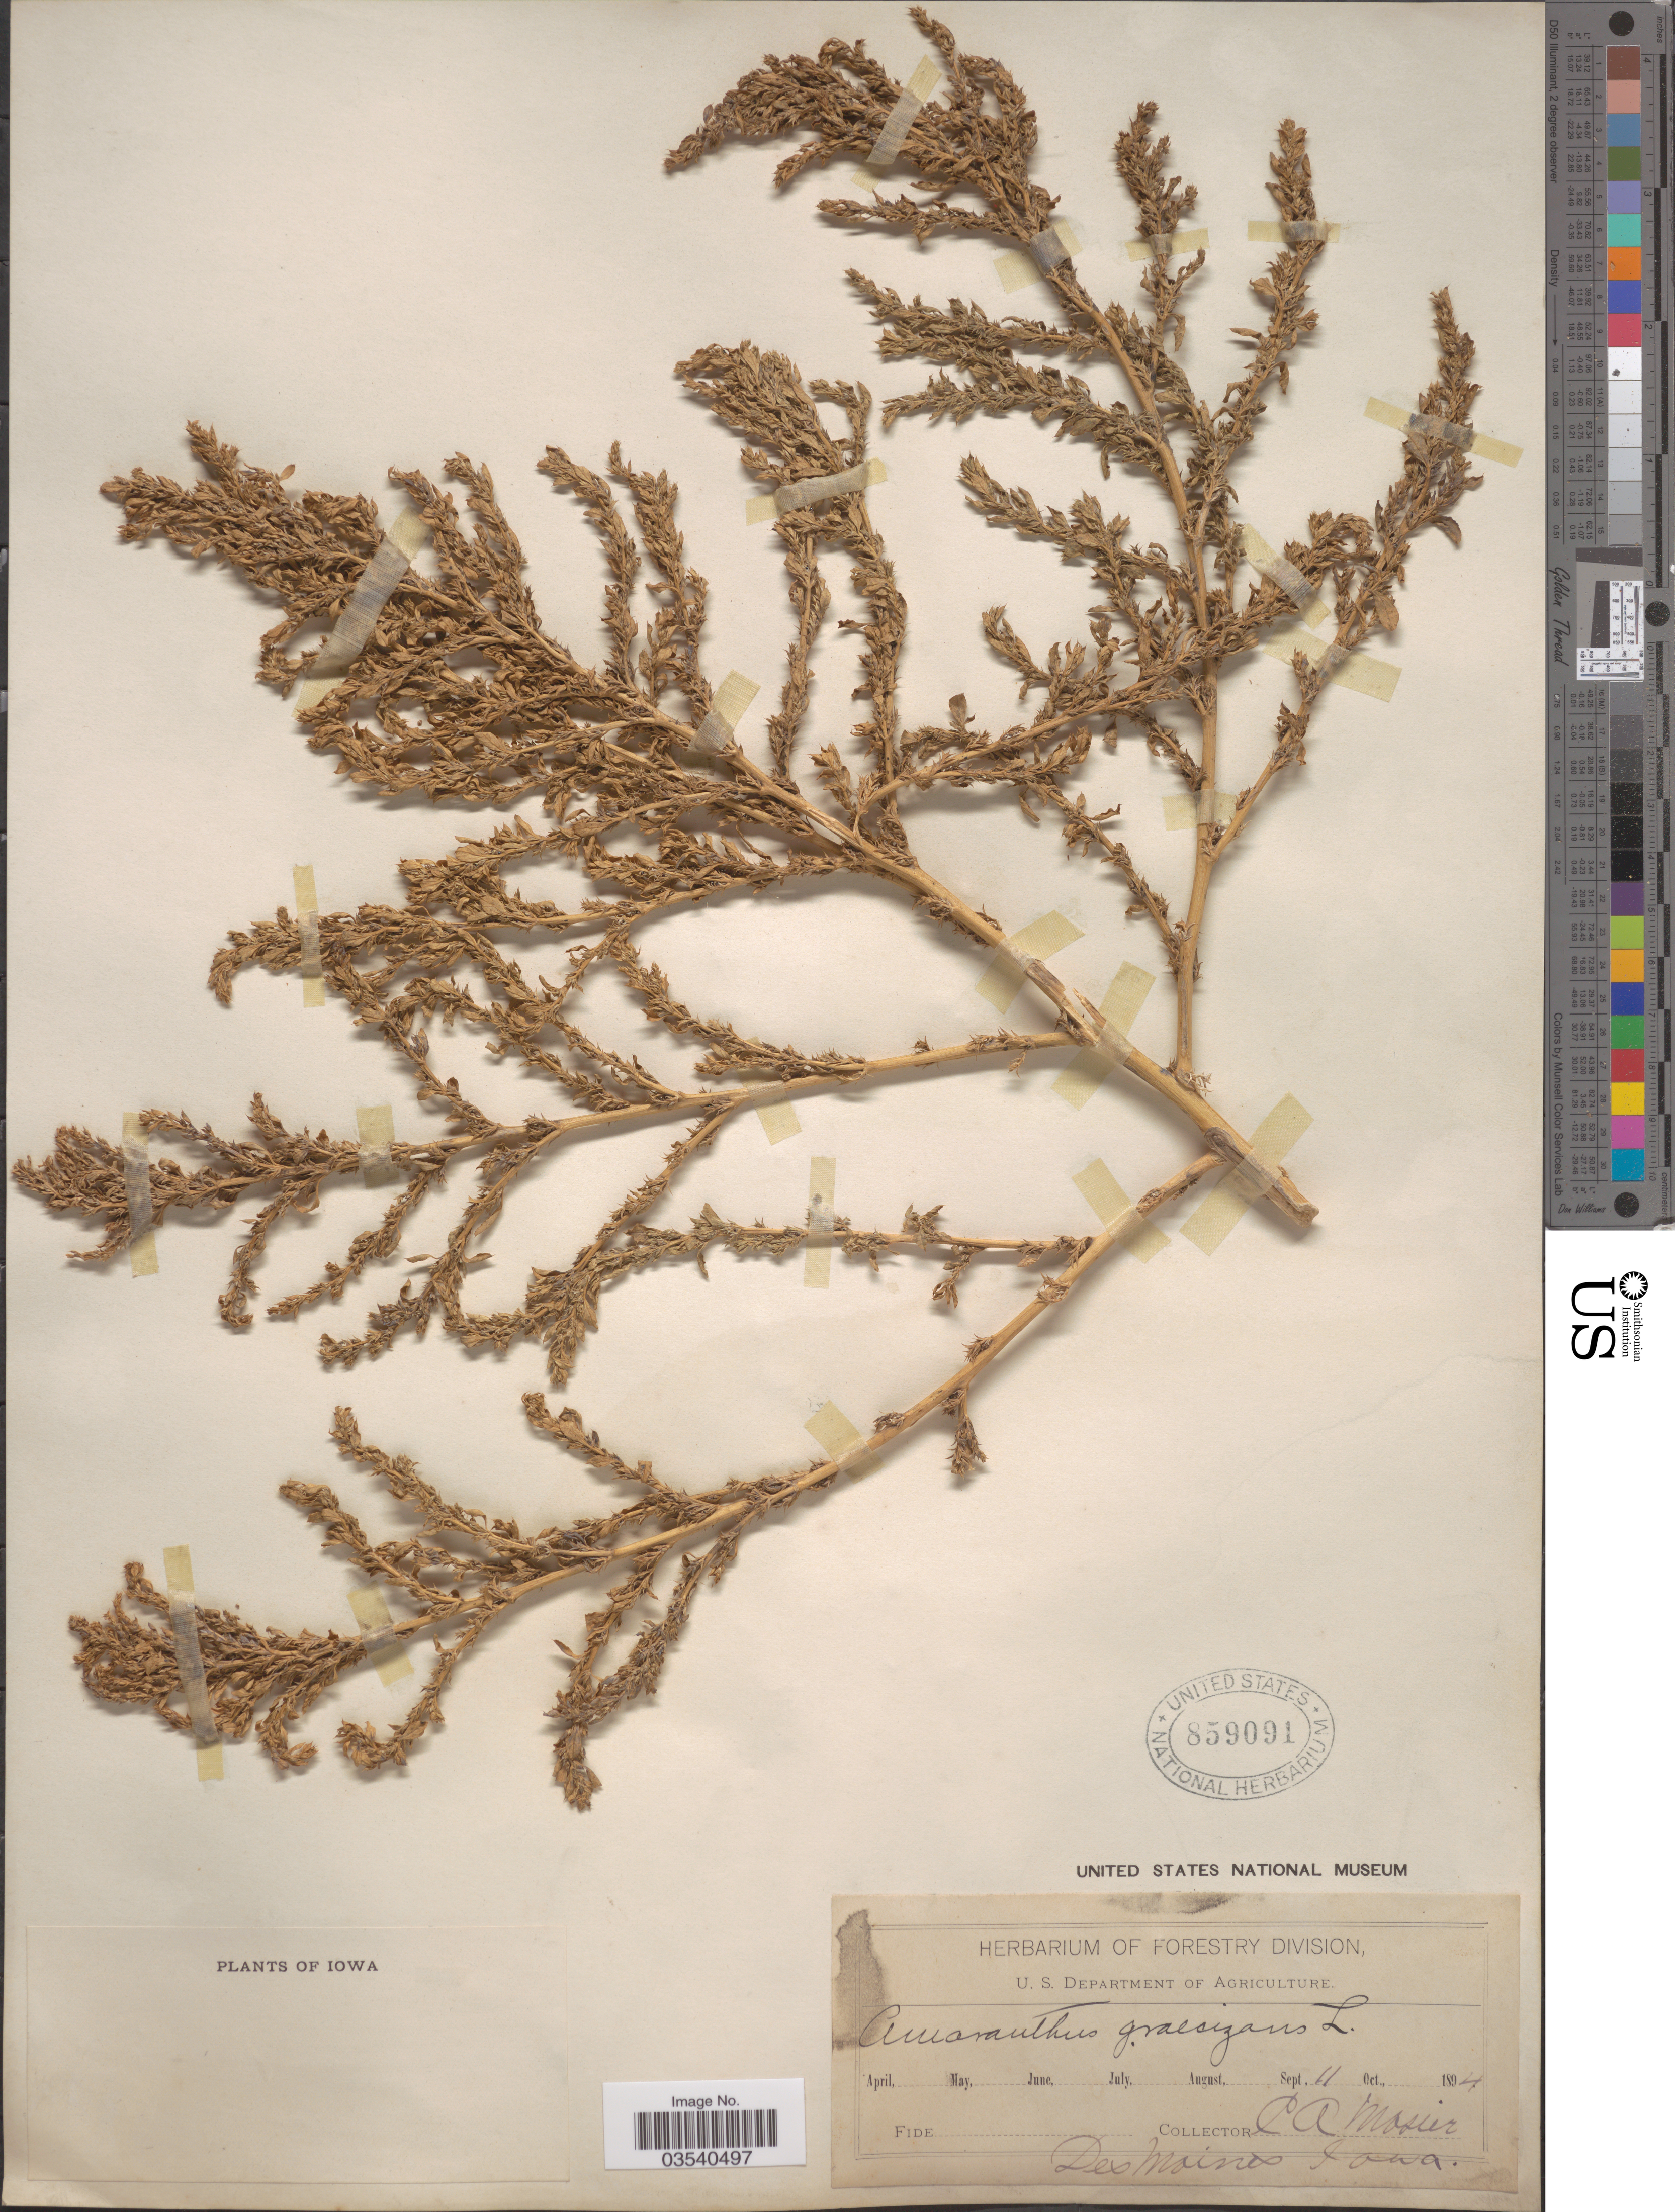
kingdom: Plantae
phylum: Tracheophyta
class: Magnoliopsida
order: Caryophyllales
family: Amaranthaceae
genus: Amaranthus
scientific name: Amaranthus graecizans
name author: L.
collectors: C. A. Mosier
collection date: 1894-09-11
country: United States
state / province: Iowa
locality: Des Moines.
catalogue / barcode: US 859091